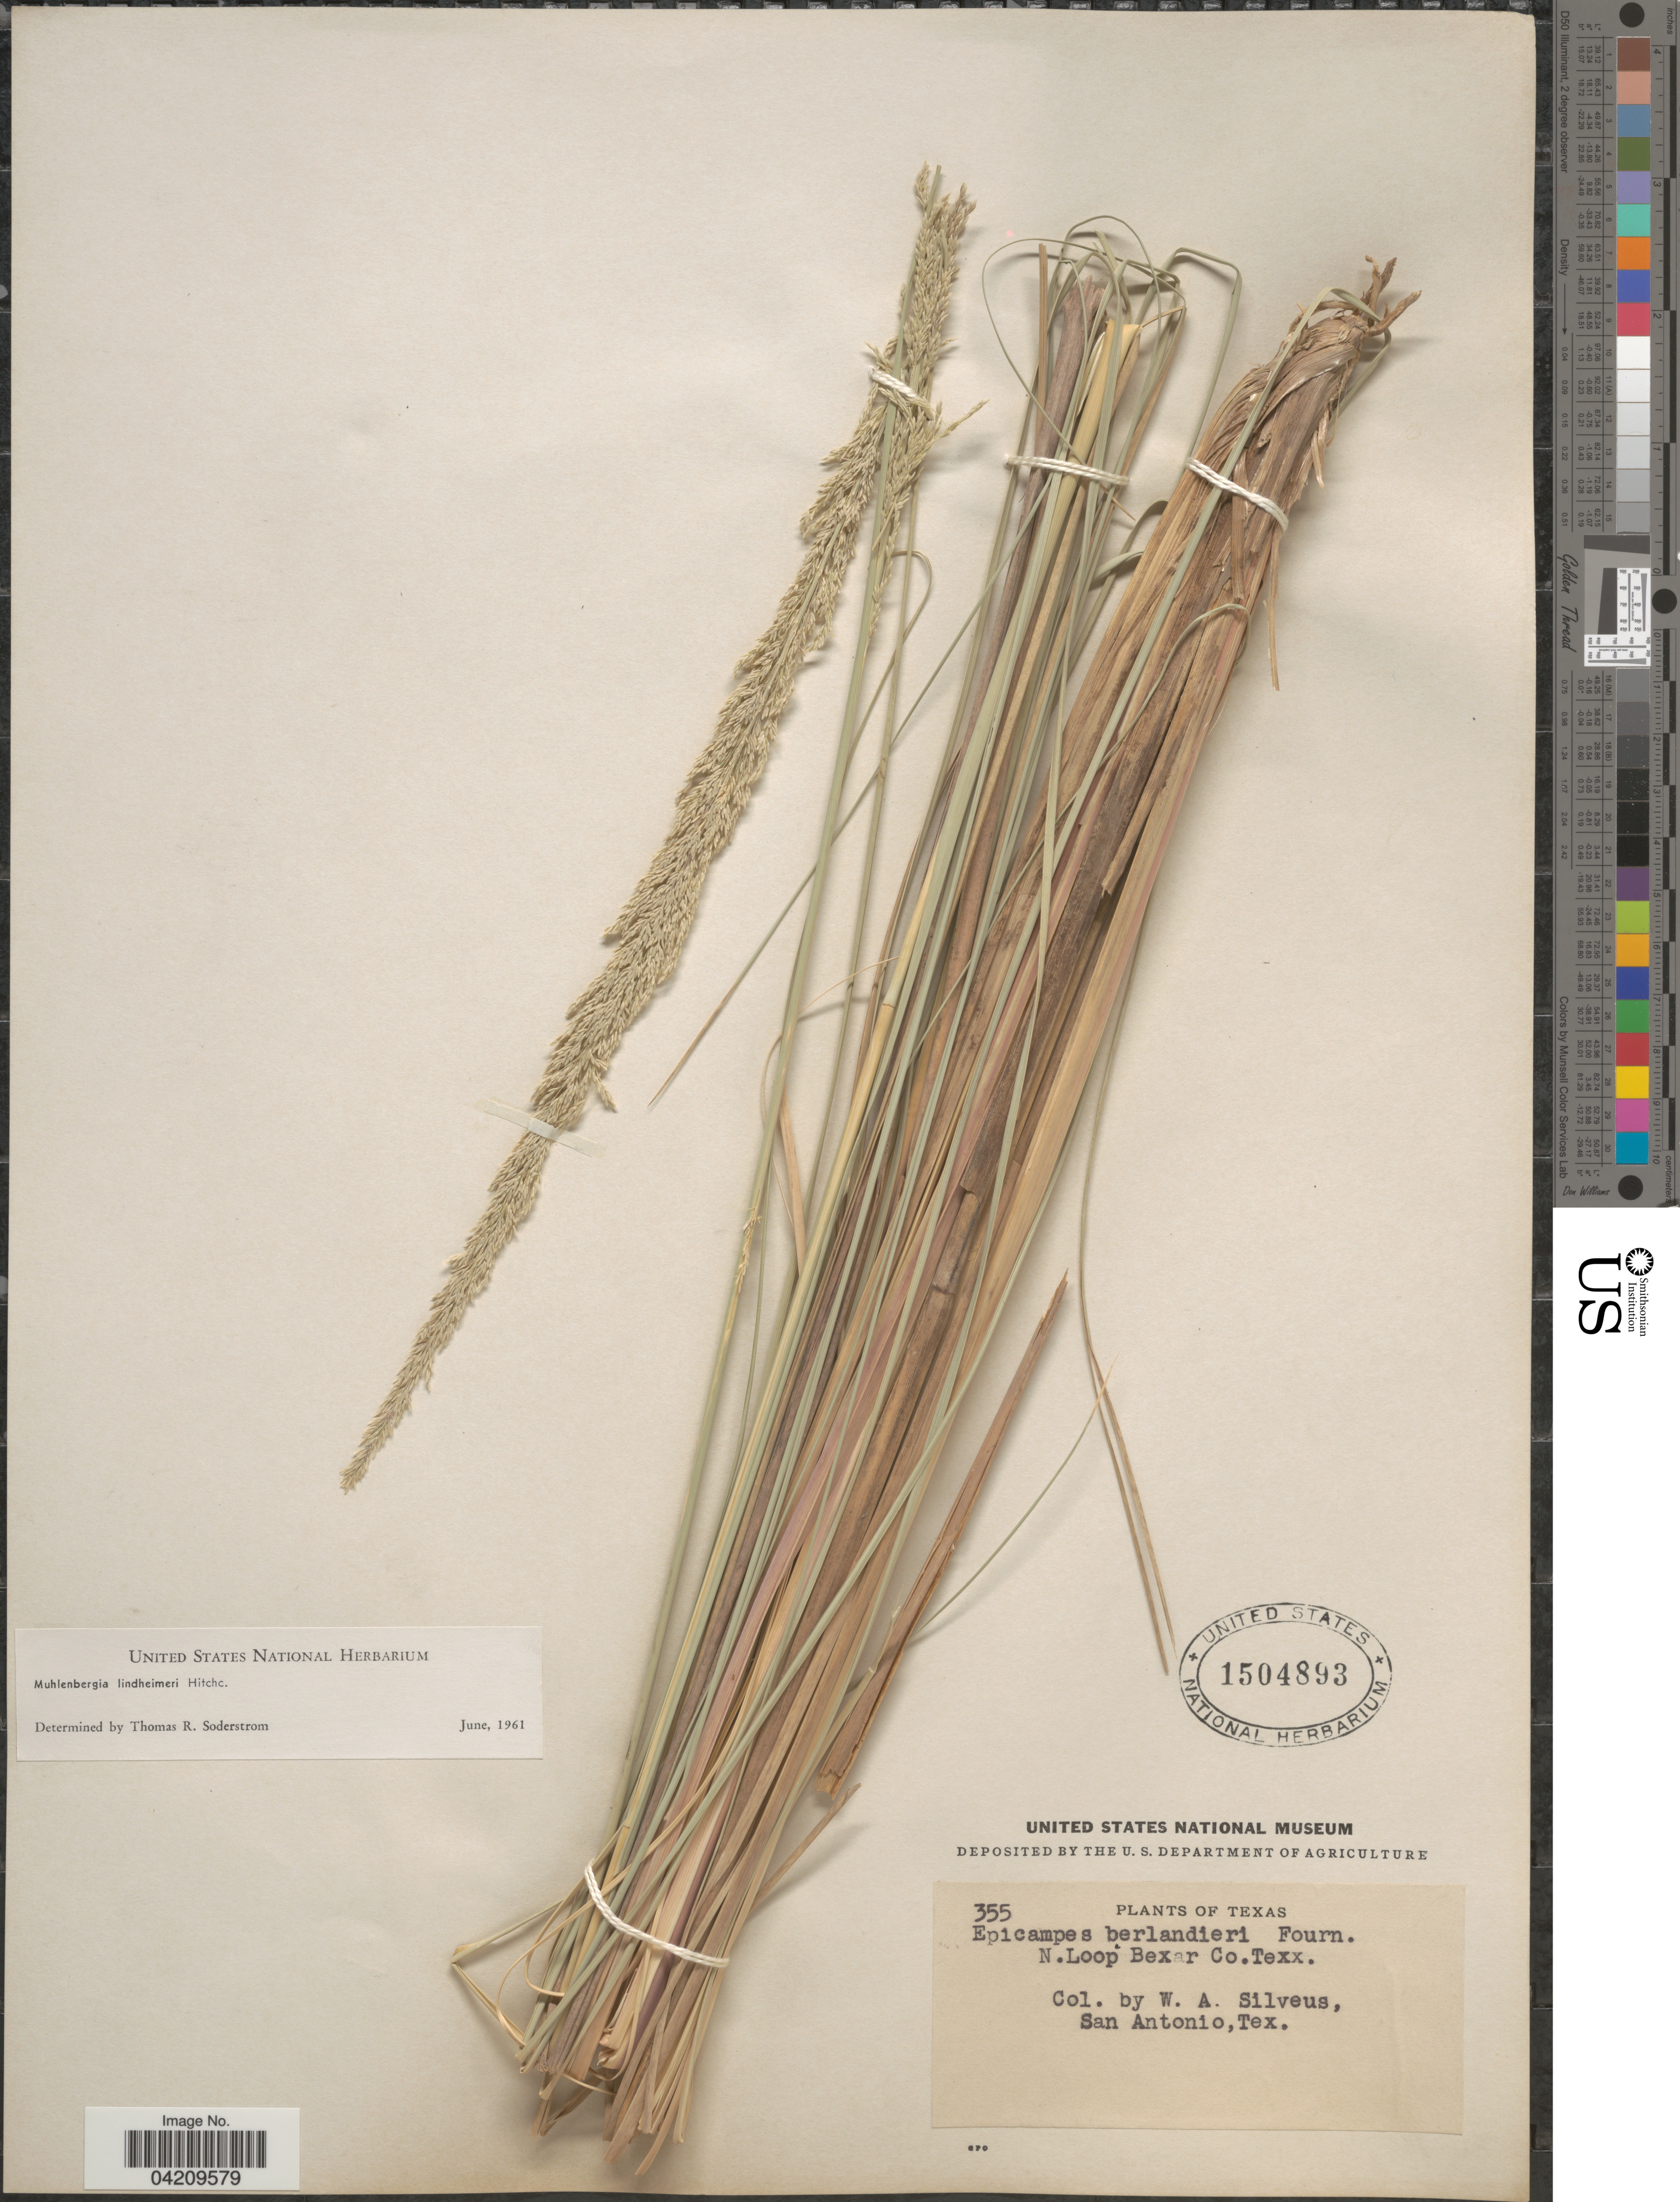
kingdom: Plantae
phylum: Tracheophyta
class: Liliopsida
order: Poales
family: Poaceae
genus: Muhlenbergia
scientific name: Muhlenbergia lindheimeri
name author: Hitchc.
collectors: W. Silveus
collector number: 355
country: United States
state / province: Texas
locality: N.Loop Bexar Co.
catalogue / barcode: US 1504893